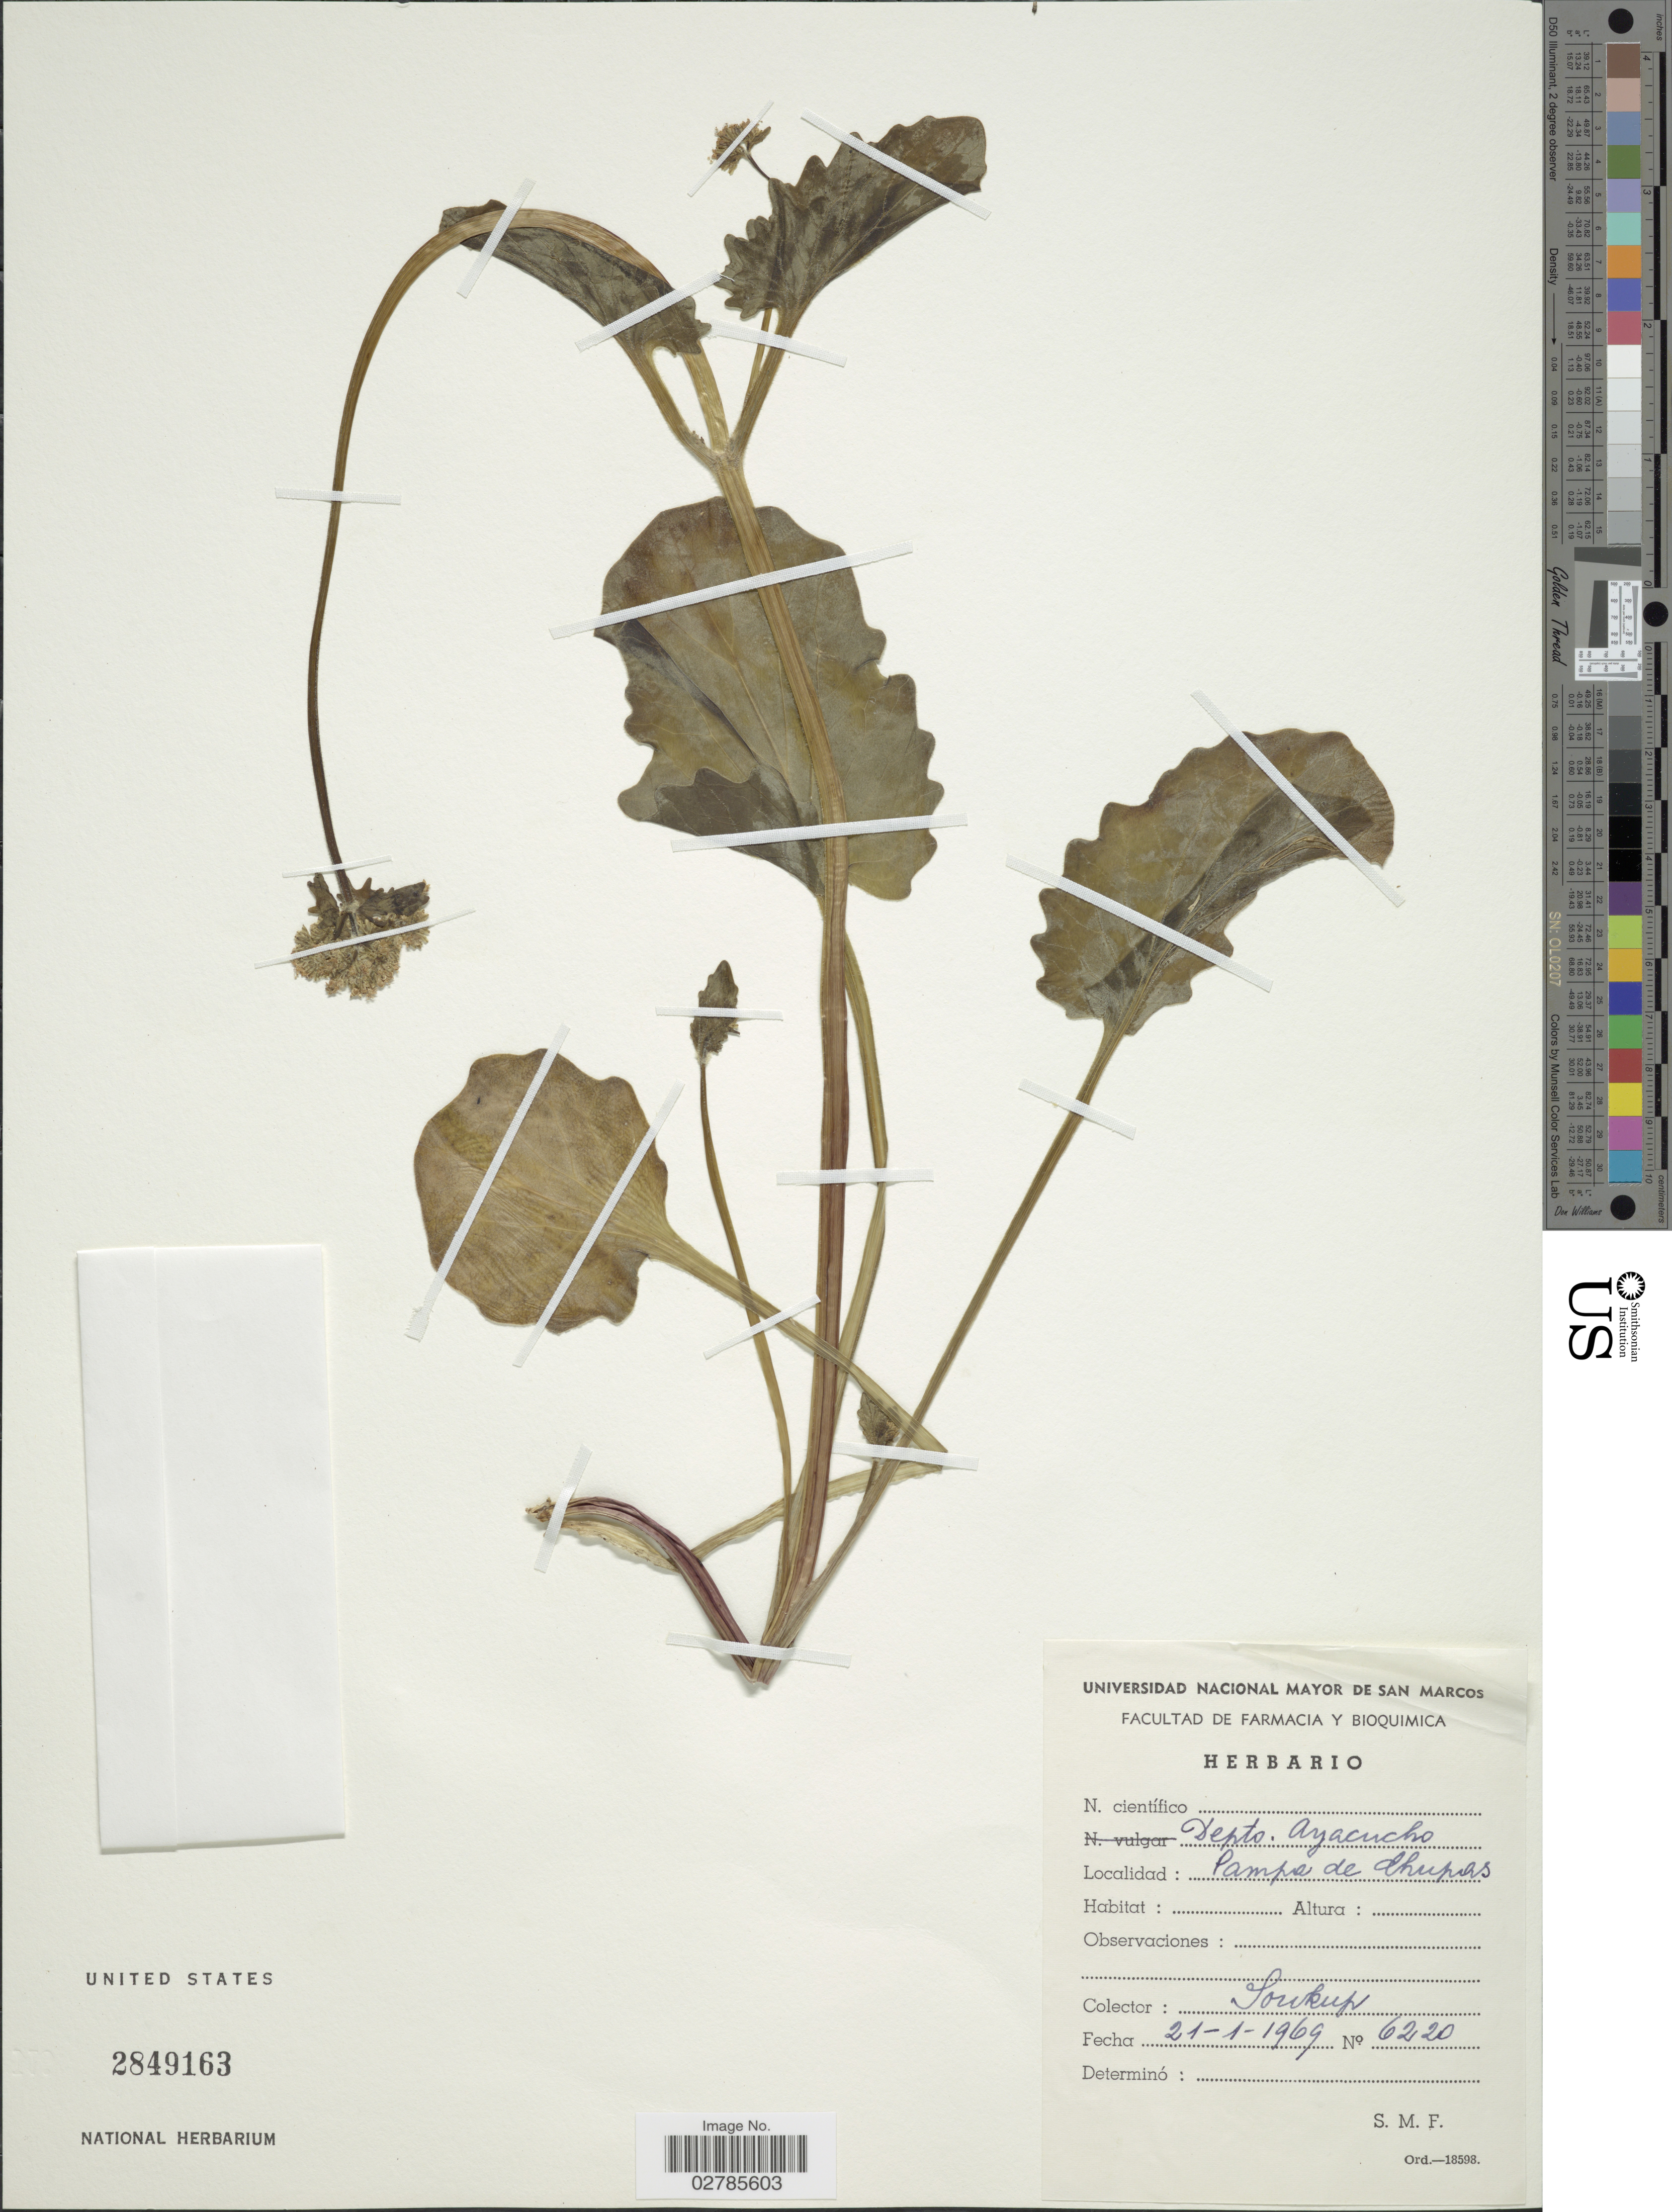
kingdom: Plantae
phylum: Tracheophyta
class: Magnoliopsida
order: Dipsacales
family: Caprifoliaceae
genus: Valeriana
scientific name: Valeriana sp.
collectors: J. Soukup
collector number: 6220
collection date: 1969-01-21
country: Peru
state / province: Ayacucho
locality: Depto. Ayacucho. Pampa de Chupas.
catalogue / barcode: US 2849163